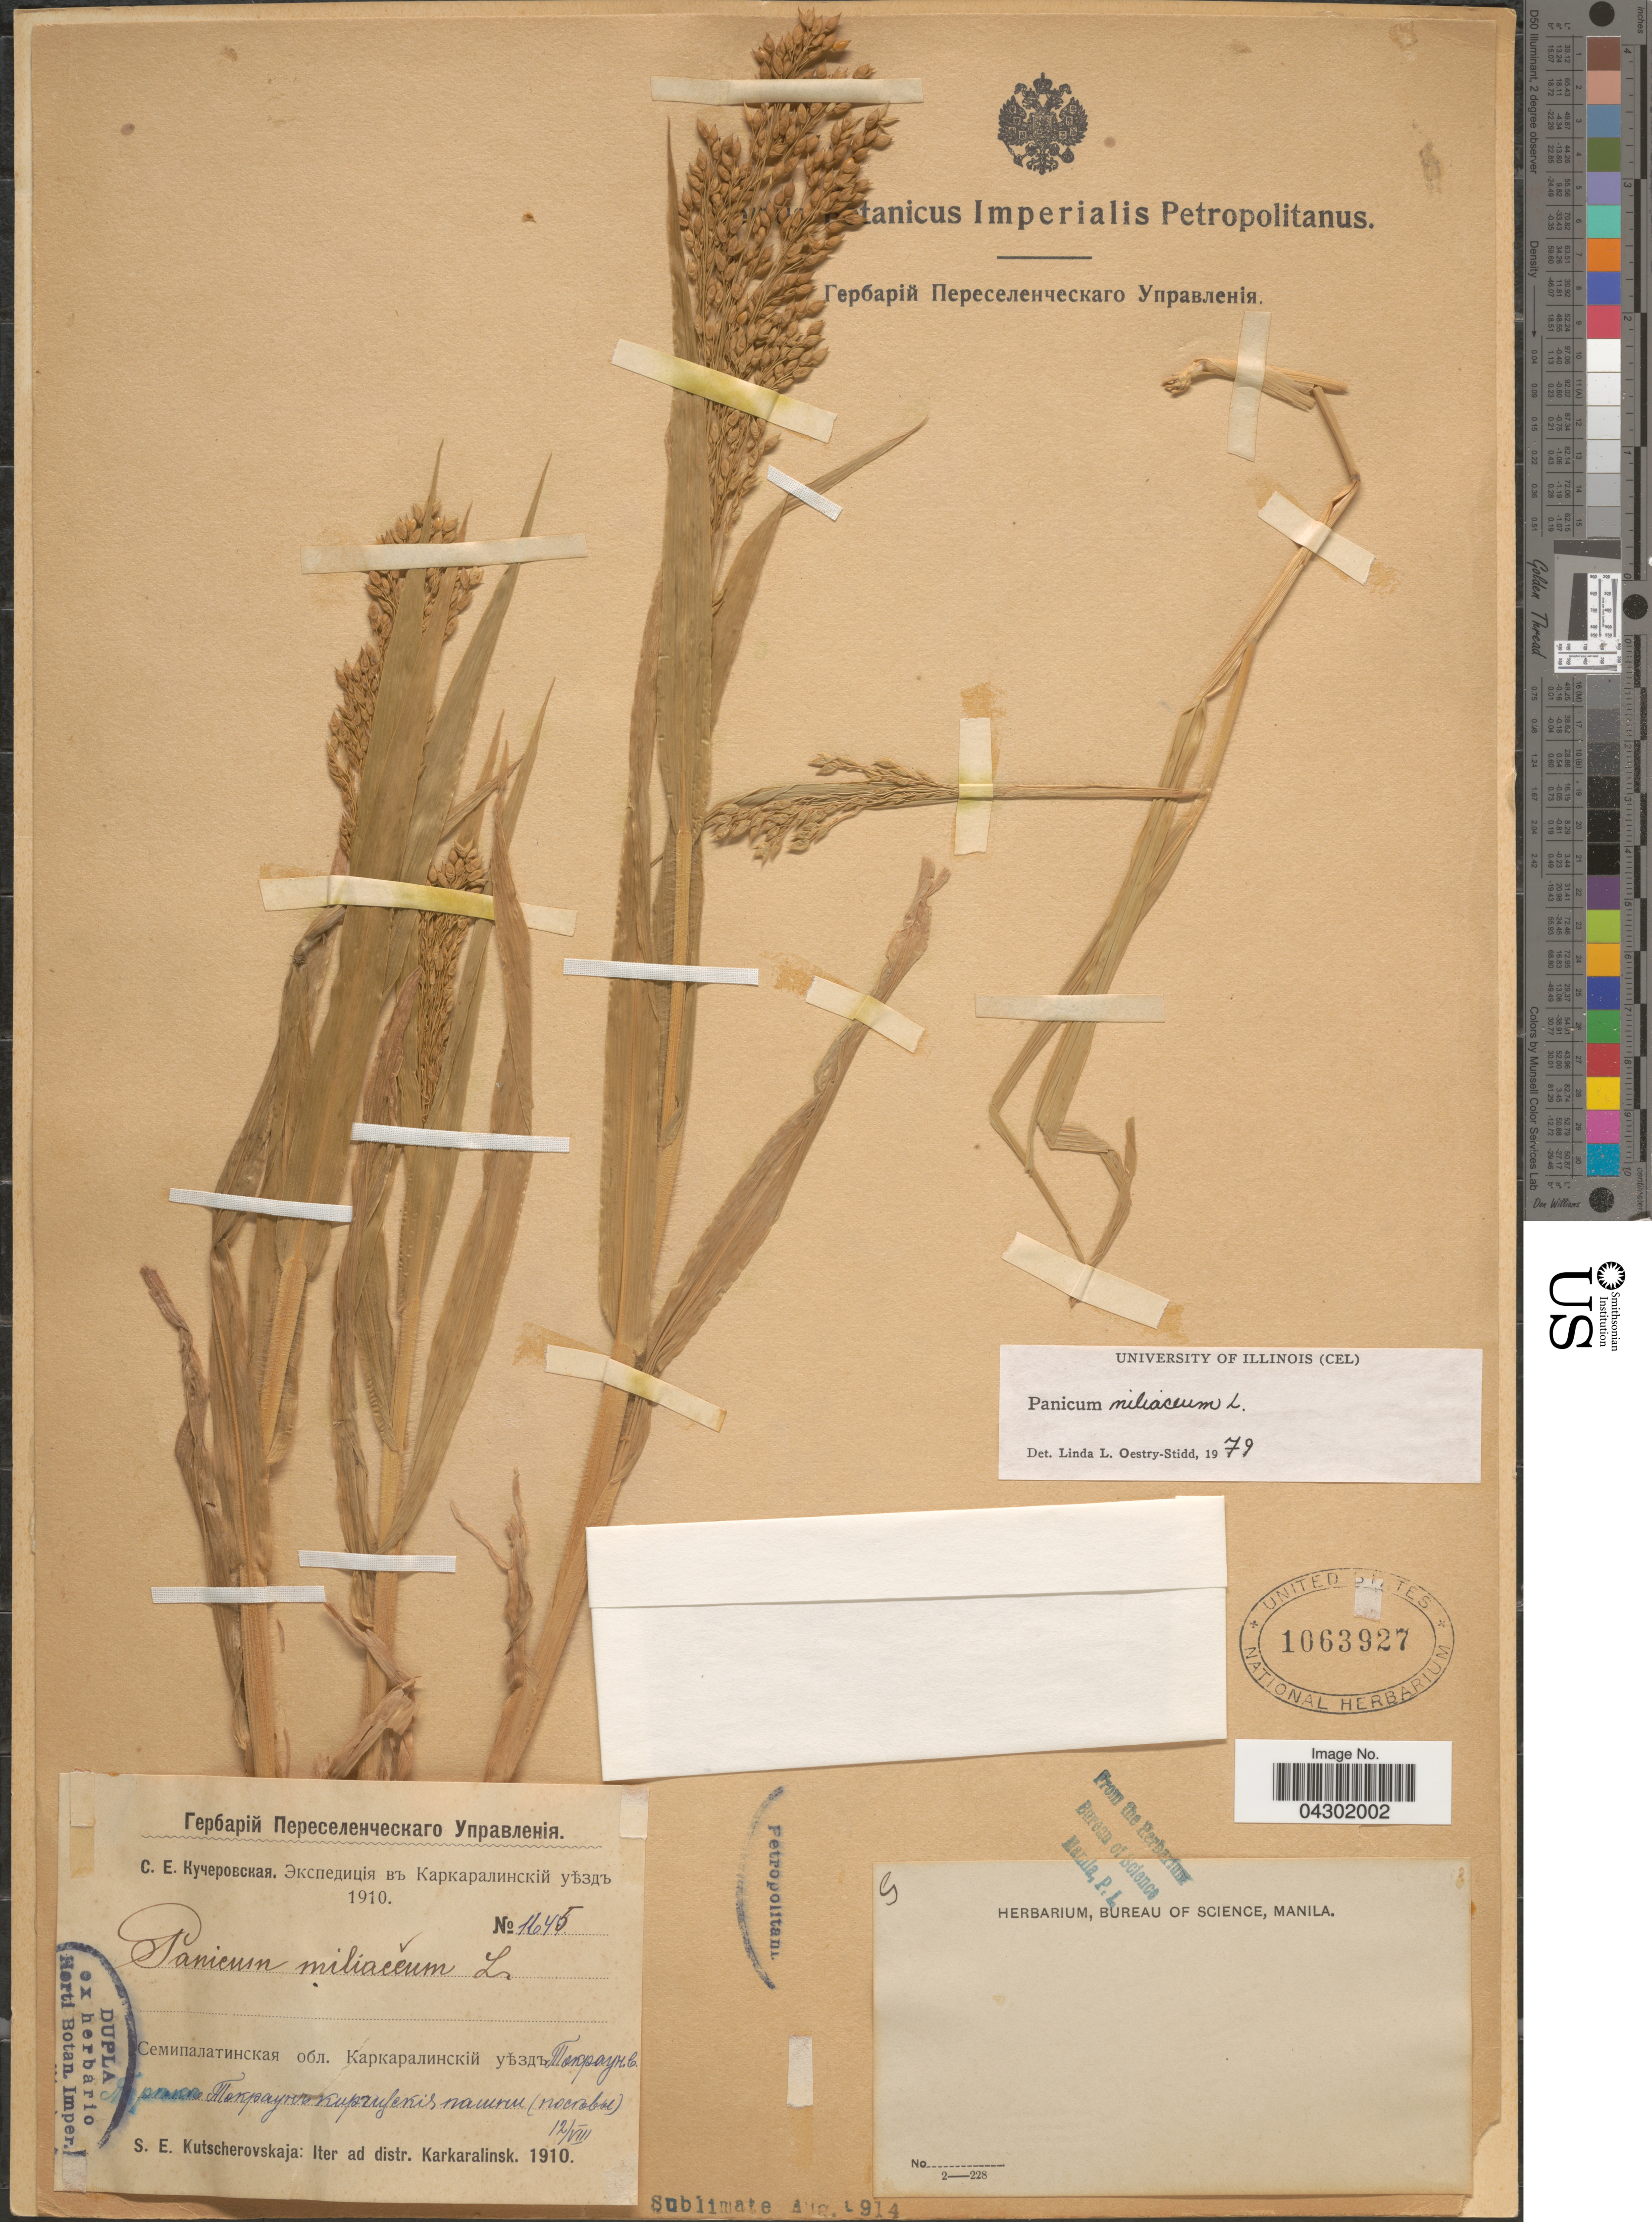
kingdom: Plantae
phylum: Tracheophyta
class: Liliopsida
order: Poales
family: Poaceae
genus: Panicum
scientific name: Panicum miliaceum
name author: L.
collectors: S. Kutscherovskaja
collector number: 1645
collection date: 1910-08-12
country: Kazakhstan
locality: X. Iter ad distr. Karkaralinsk.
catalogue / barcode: US 1063927